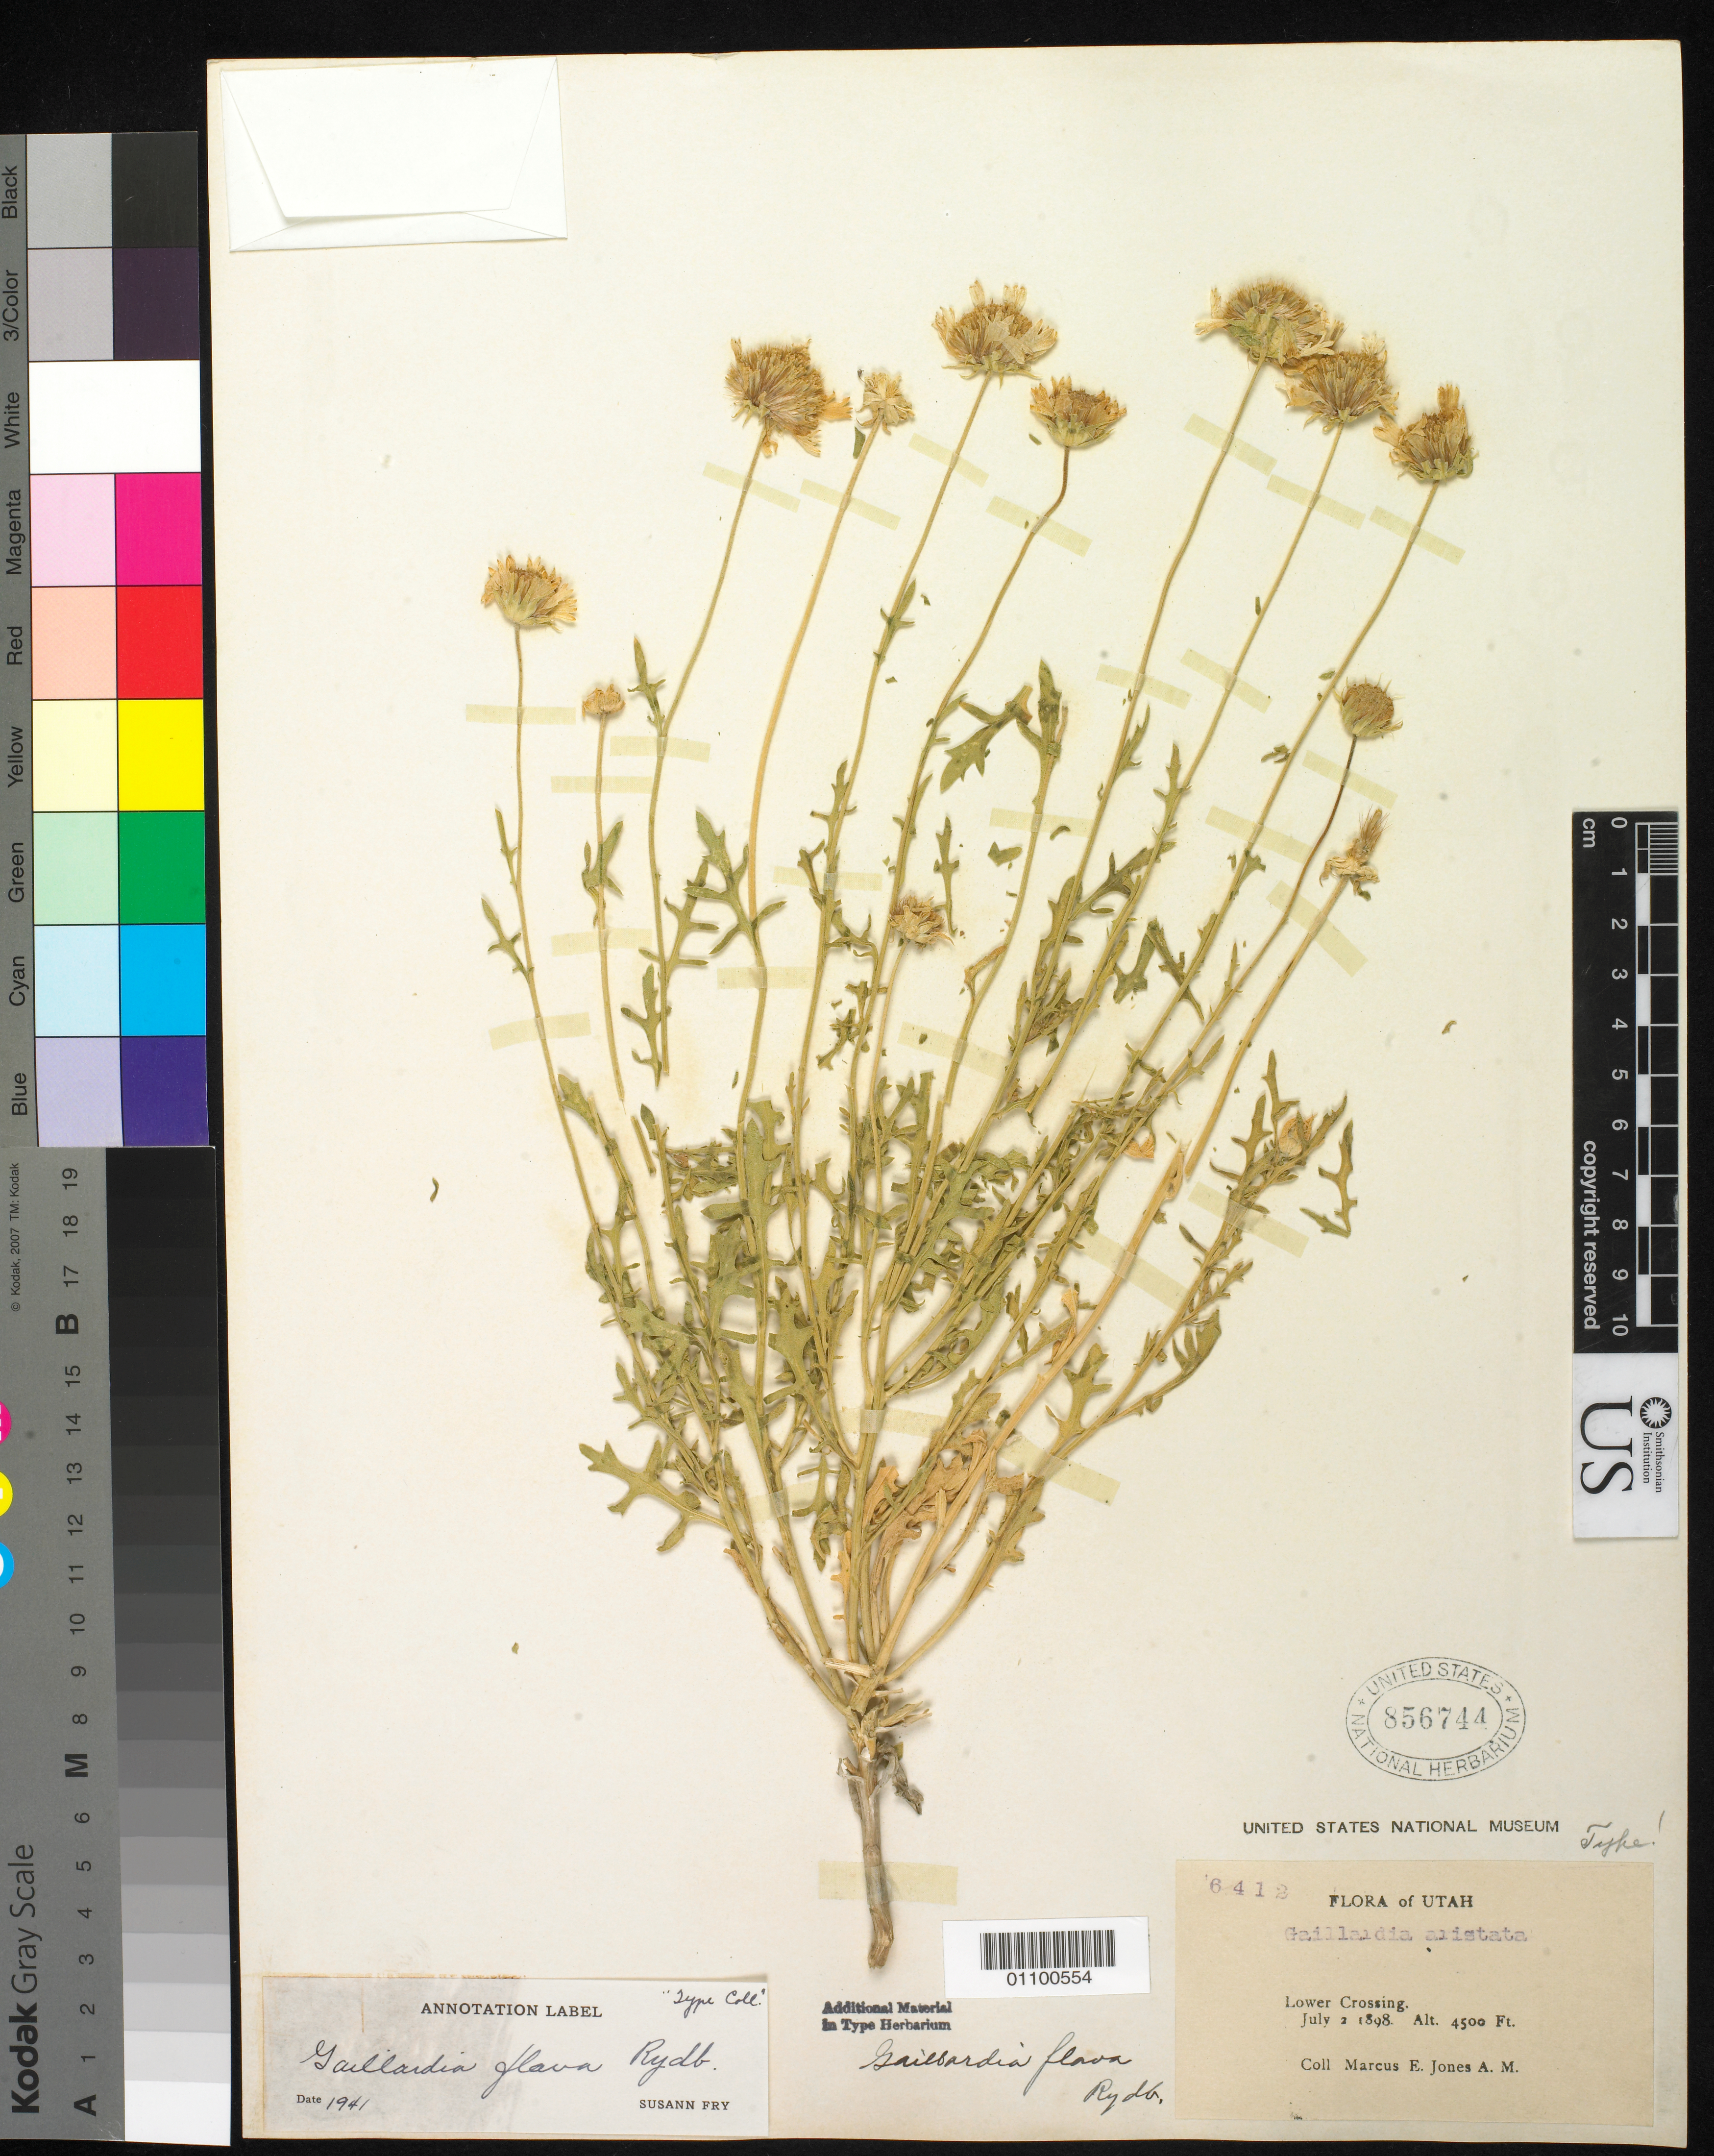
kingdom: Plantae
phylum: Tracheophyta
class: Magnoliopsida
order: Asterales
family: Asteraceae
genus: Gaillardia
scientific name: Gaillardia flava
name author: Rydb.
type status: Isotype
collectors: M. E. Jones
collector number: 6412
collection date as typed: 02 Jul 1898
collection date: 1898-07-02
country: United States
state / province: Utah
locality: Lower crossing of Colorado River.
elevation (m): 1372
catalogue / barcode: US 856744